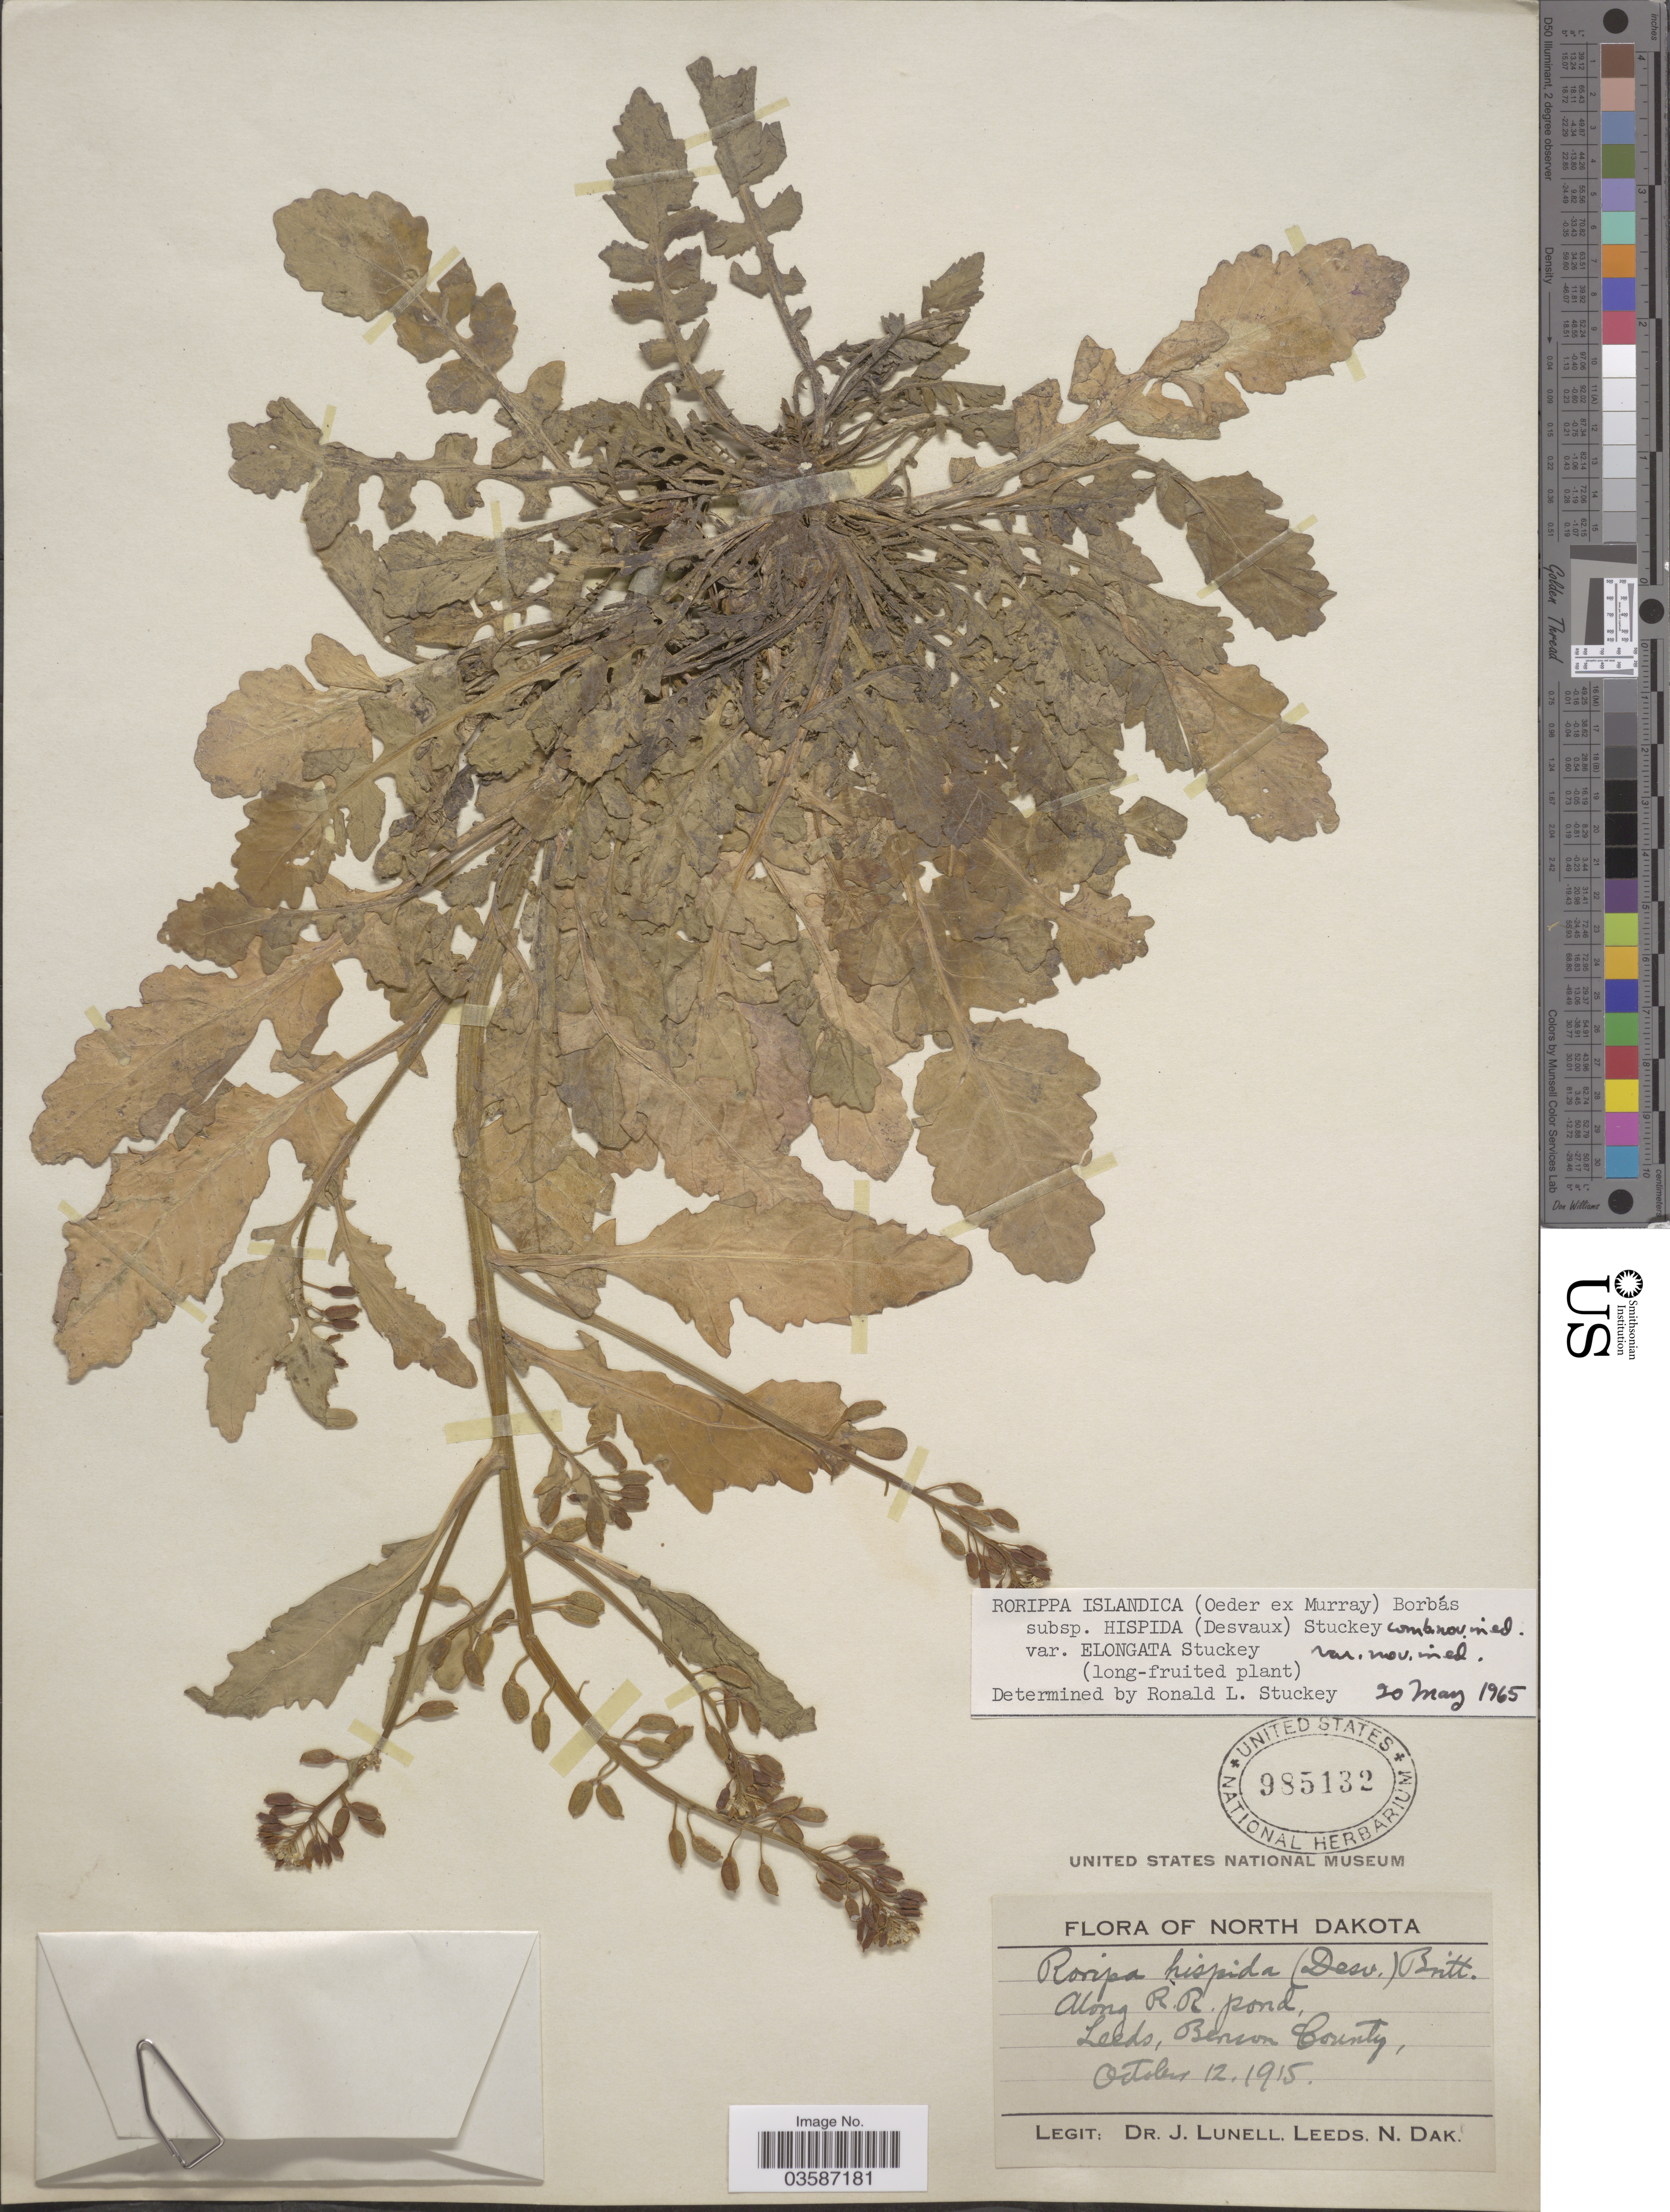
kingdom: Plantae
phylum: Tracheophyta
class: Magnoliopsida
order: Brassicales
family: Brassicaceae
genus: Rorippa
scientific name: Rorippa islandica var. elongata Stuckey var. nov. ined.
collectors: J. Lunell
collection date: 1915-10-12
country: United States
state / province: North Dakota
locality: Along R. R. pond, Benson County.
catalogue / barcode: US 985132